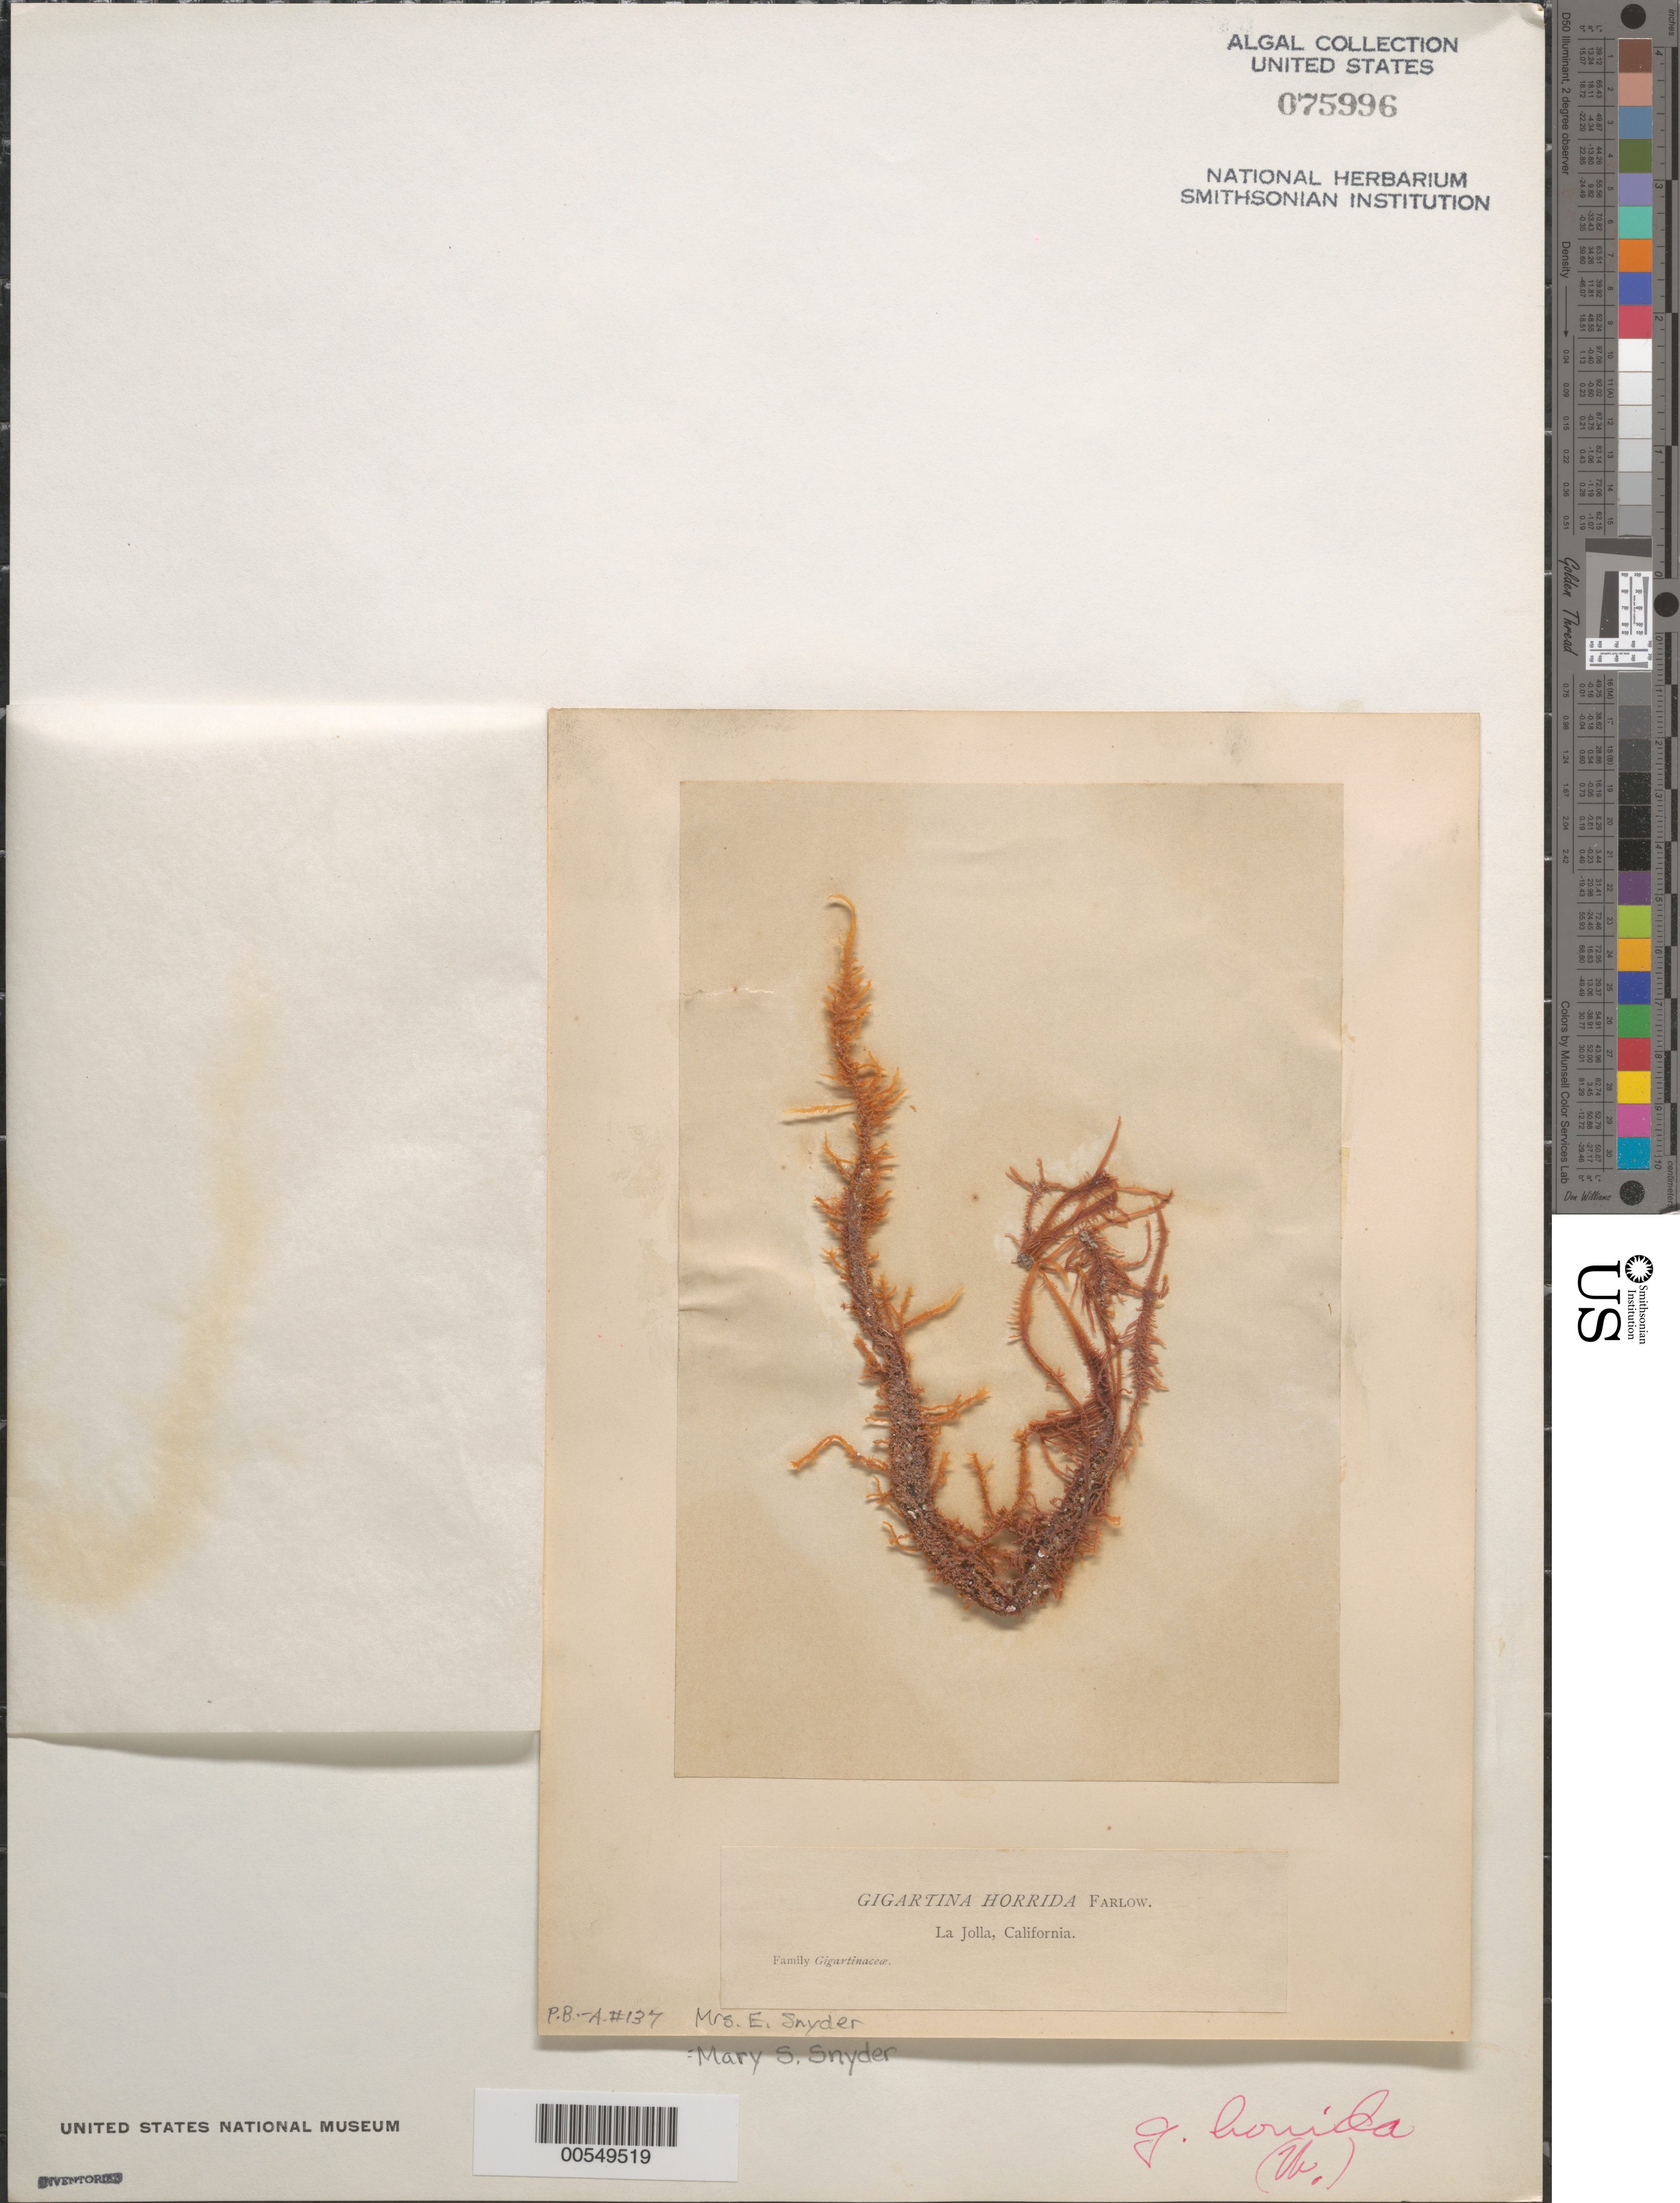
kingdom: Plantae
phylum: Rhodophyta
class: Florideophyceae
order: Ceramiales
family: Rhodomelaceae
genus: Endosiphonia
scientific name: Endosiphonia horrida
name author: (C. Agardh) P.C. Silva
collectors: M. Snyder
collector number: PB-A 137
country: United States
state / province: California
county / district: San Diego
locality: La Jolla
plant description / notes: Collins, Holden & Setchell, Phycotheca Boreali-Americana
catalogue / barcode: US 75996